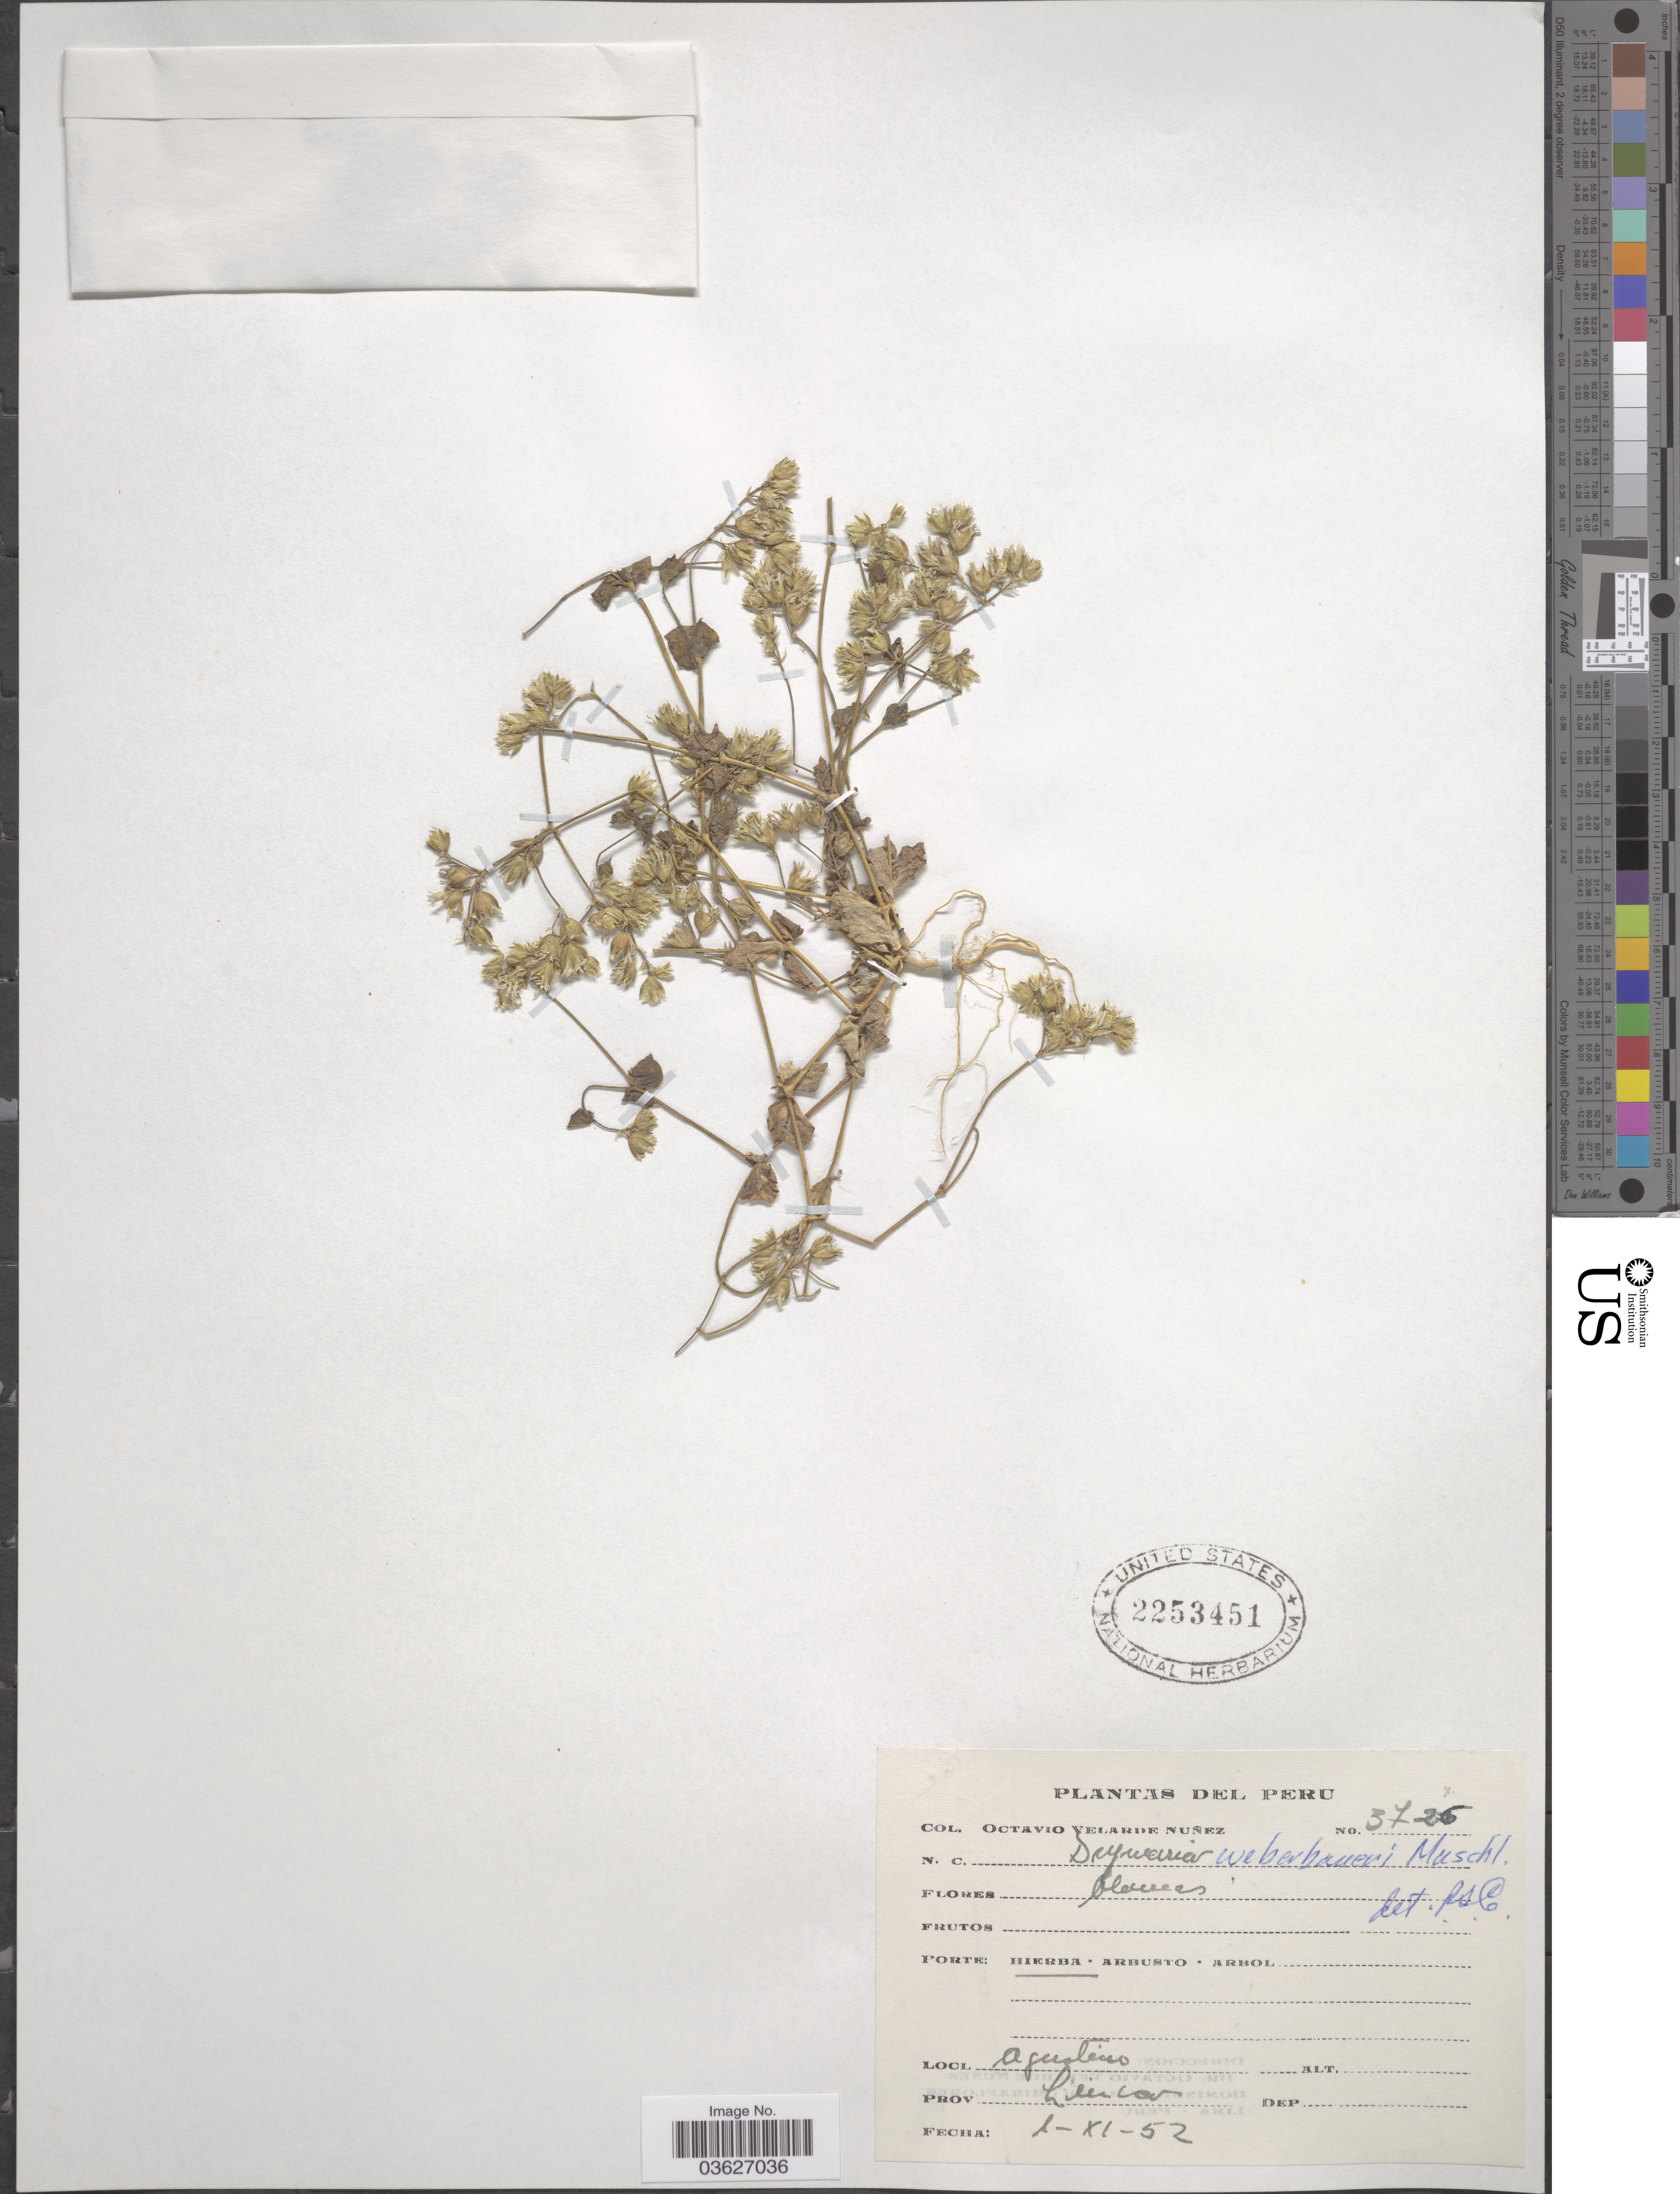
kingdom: Plantae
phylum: Tracheophyta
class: Magnoliopsida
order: Caryophyllales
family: Caryophyllaceae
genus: Drymaria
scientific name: Drymaria paposana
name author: Phil.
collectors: O. Velarde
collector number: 3725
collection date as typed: Transcribed d/m/y: 1/11/52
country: Peru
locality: Agustino, Lima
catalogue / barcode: US 2253451